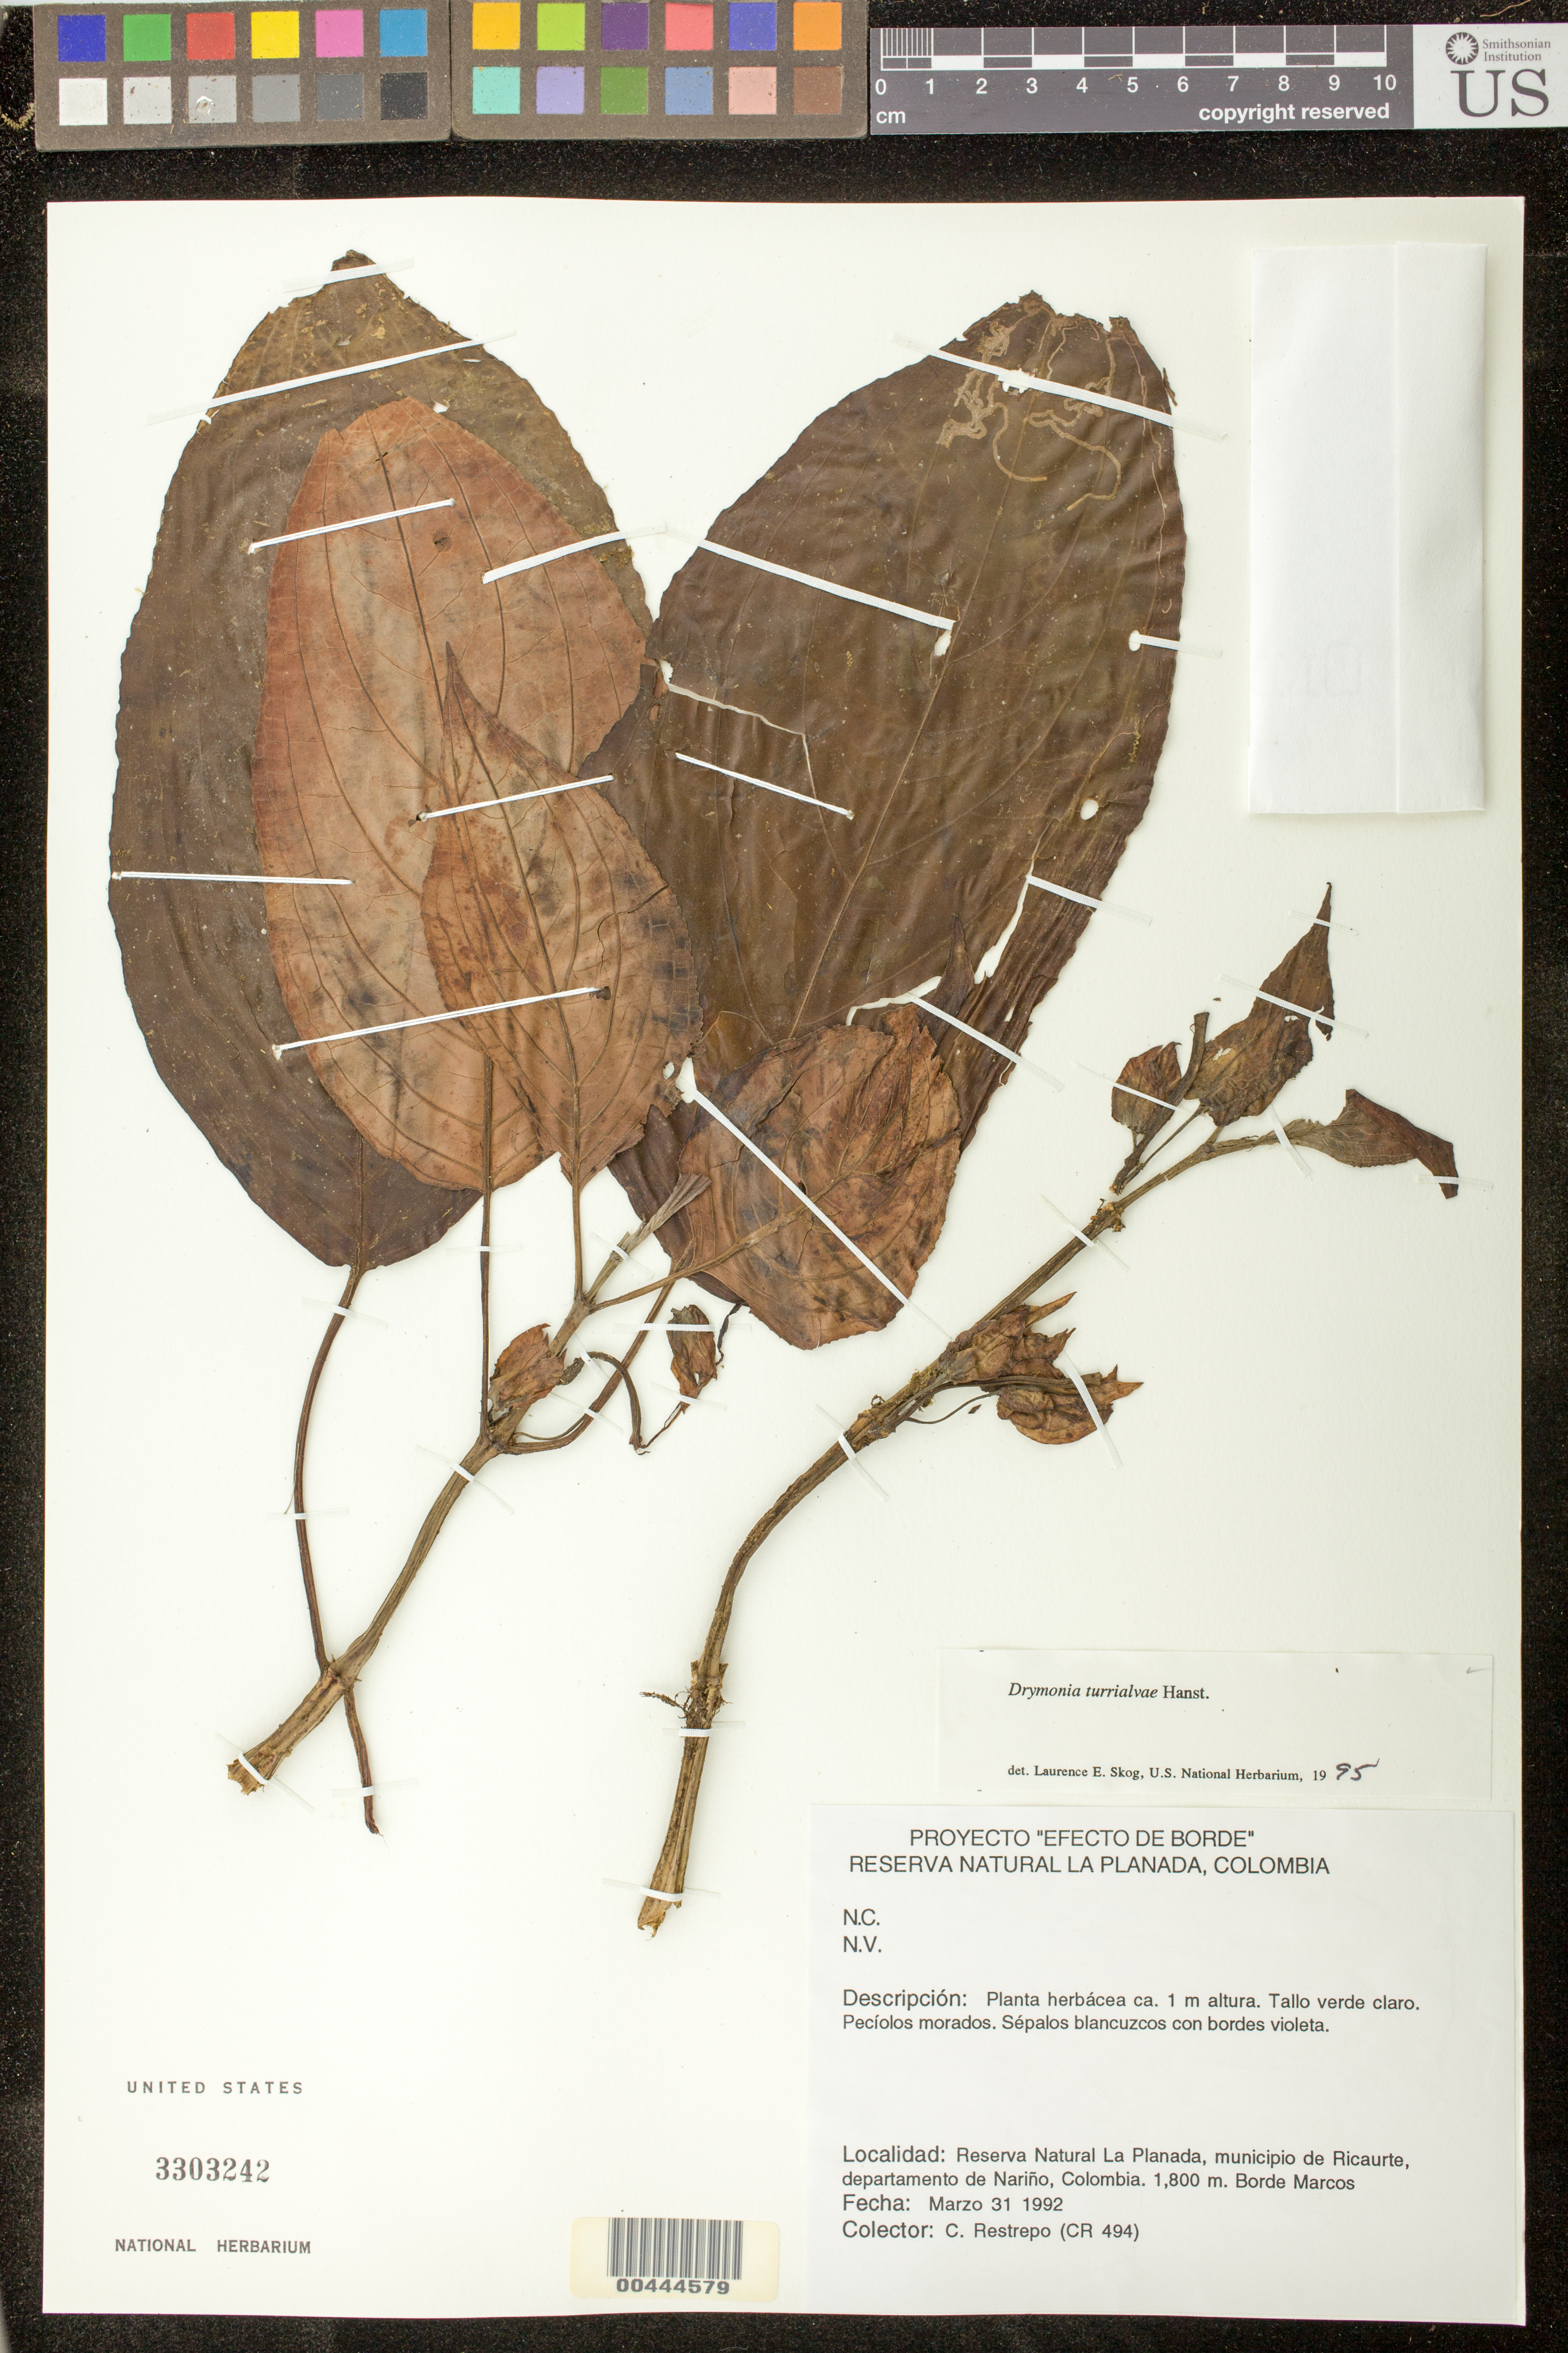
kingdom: Plantae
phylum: Tracheophyta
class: Magnoliopsida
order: Lamiales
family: Gesneriaceae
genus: Drymonia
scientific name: Drymonia turrialvae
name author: Hanst.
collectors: C. Restrepo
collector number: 494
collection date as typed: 31 Mar 1992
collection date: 1992-03-31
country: Colombia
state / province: Nariño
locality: La Planada Natural Reserve, Ricaurte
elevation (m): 1800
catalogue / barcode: US 3303242